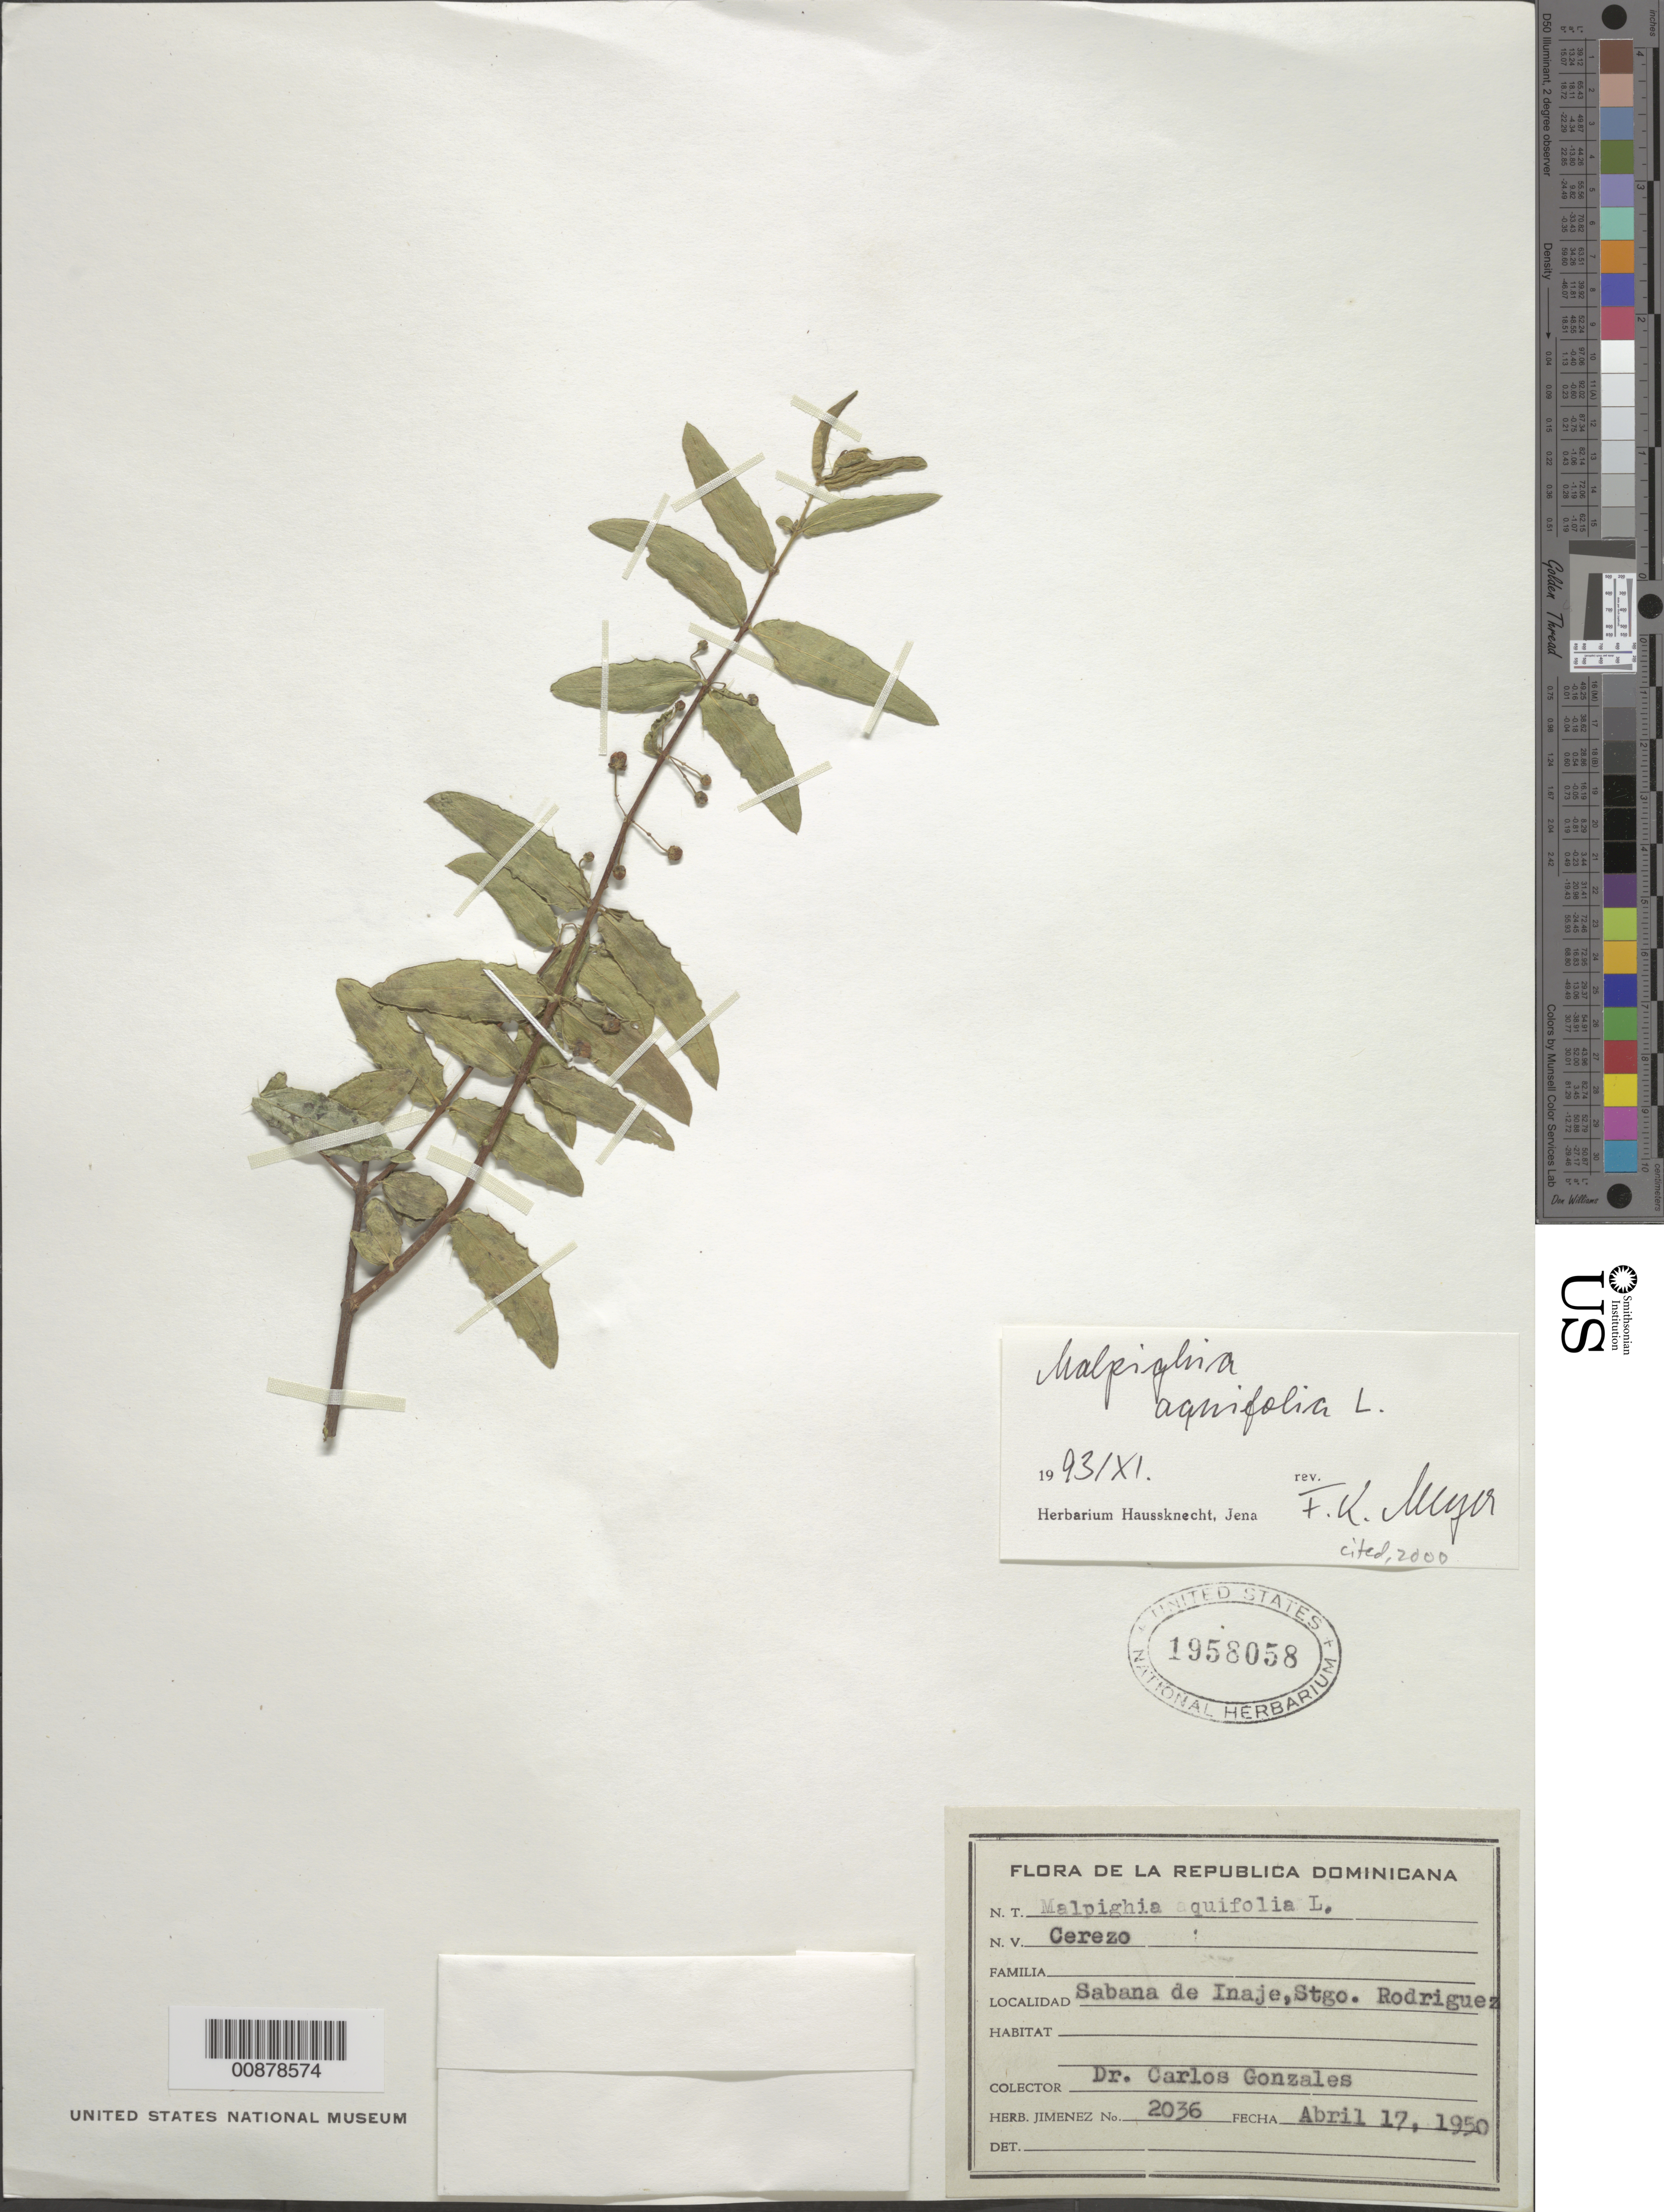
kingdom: Plantae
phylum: Tracheophyta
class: Magnoliopsida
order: Malpighiales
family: Malpighiaceae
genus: Malpighia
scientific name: Malpighia aquifolia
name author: L.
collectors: C. Gonzales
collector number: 2036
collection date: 1950-04-17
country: Dominican Republic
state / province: Santiago Rodríguez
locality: Sabana de Inaje.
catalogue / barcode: US 1958058